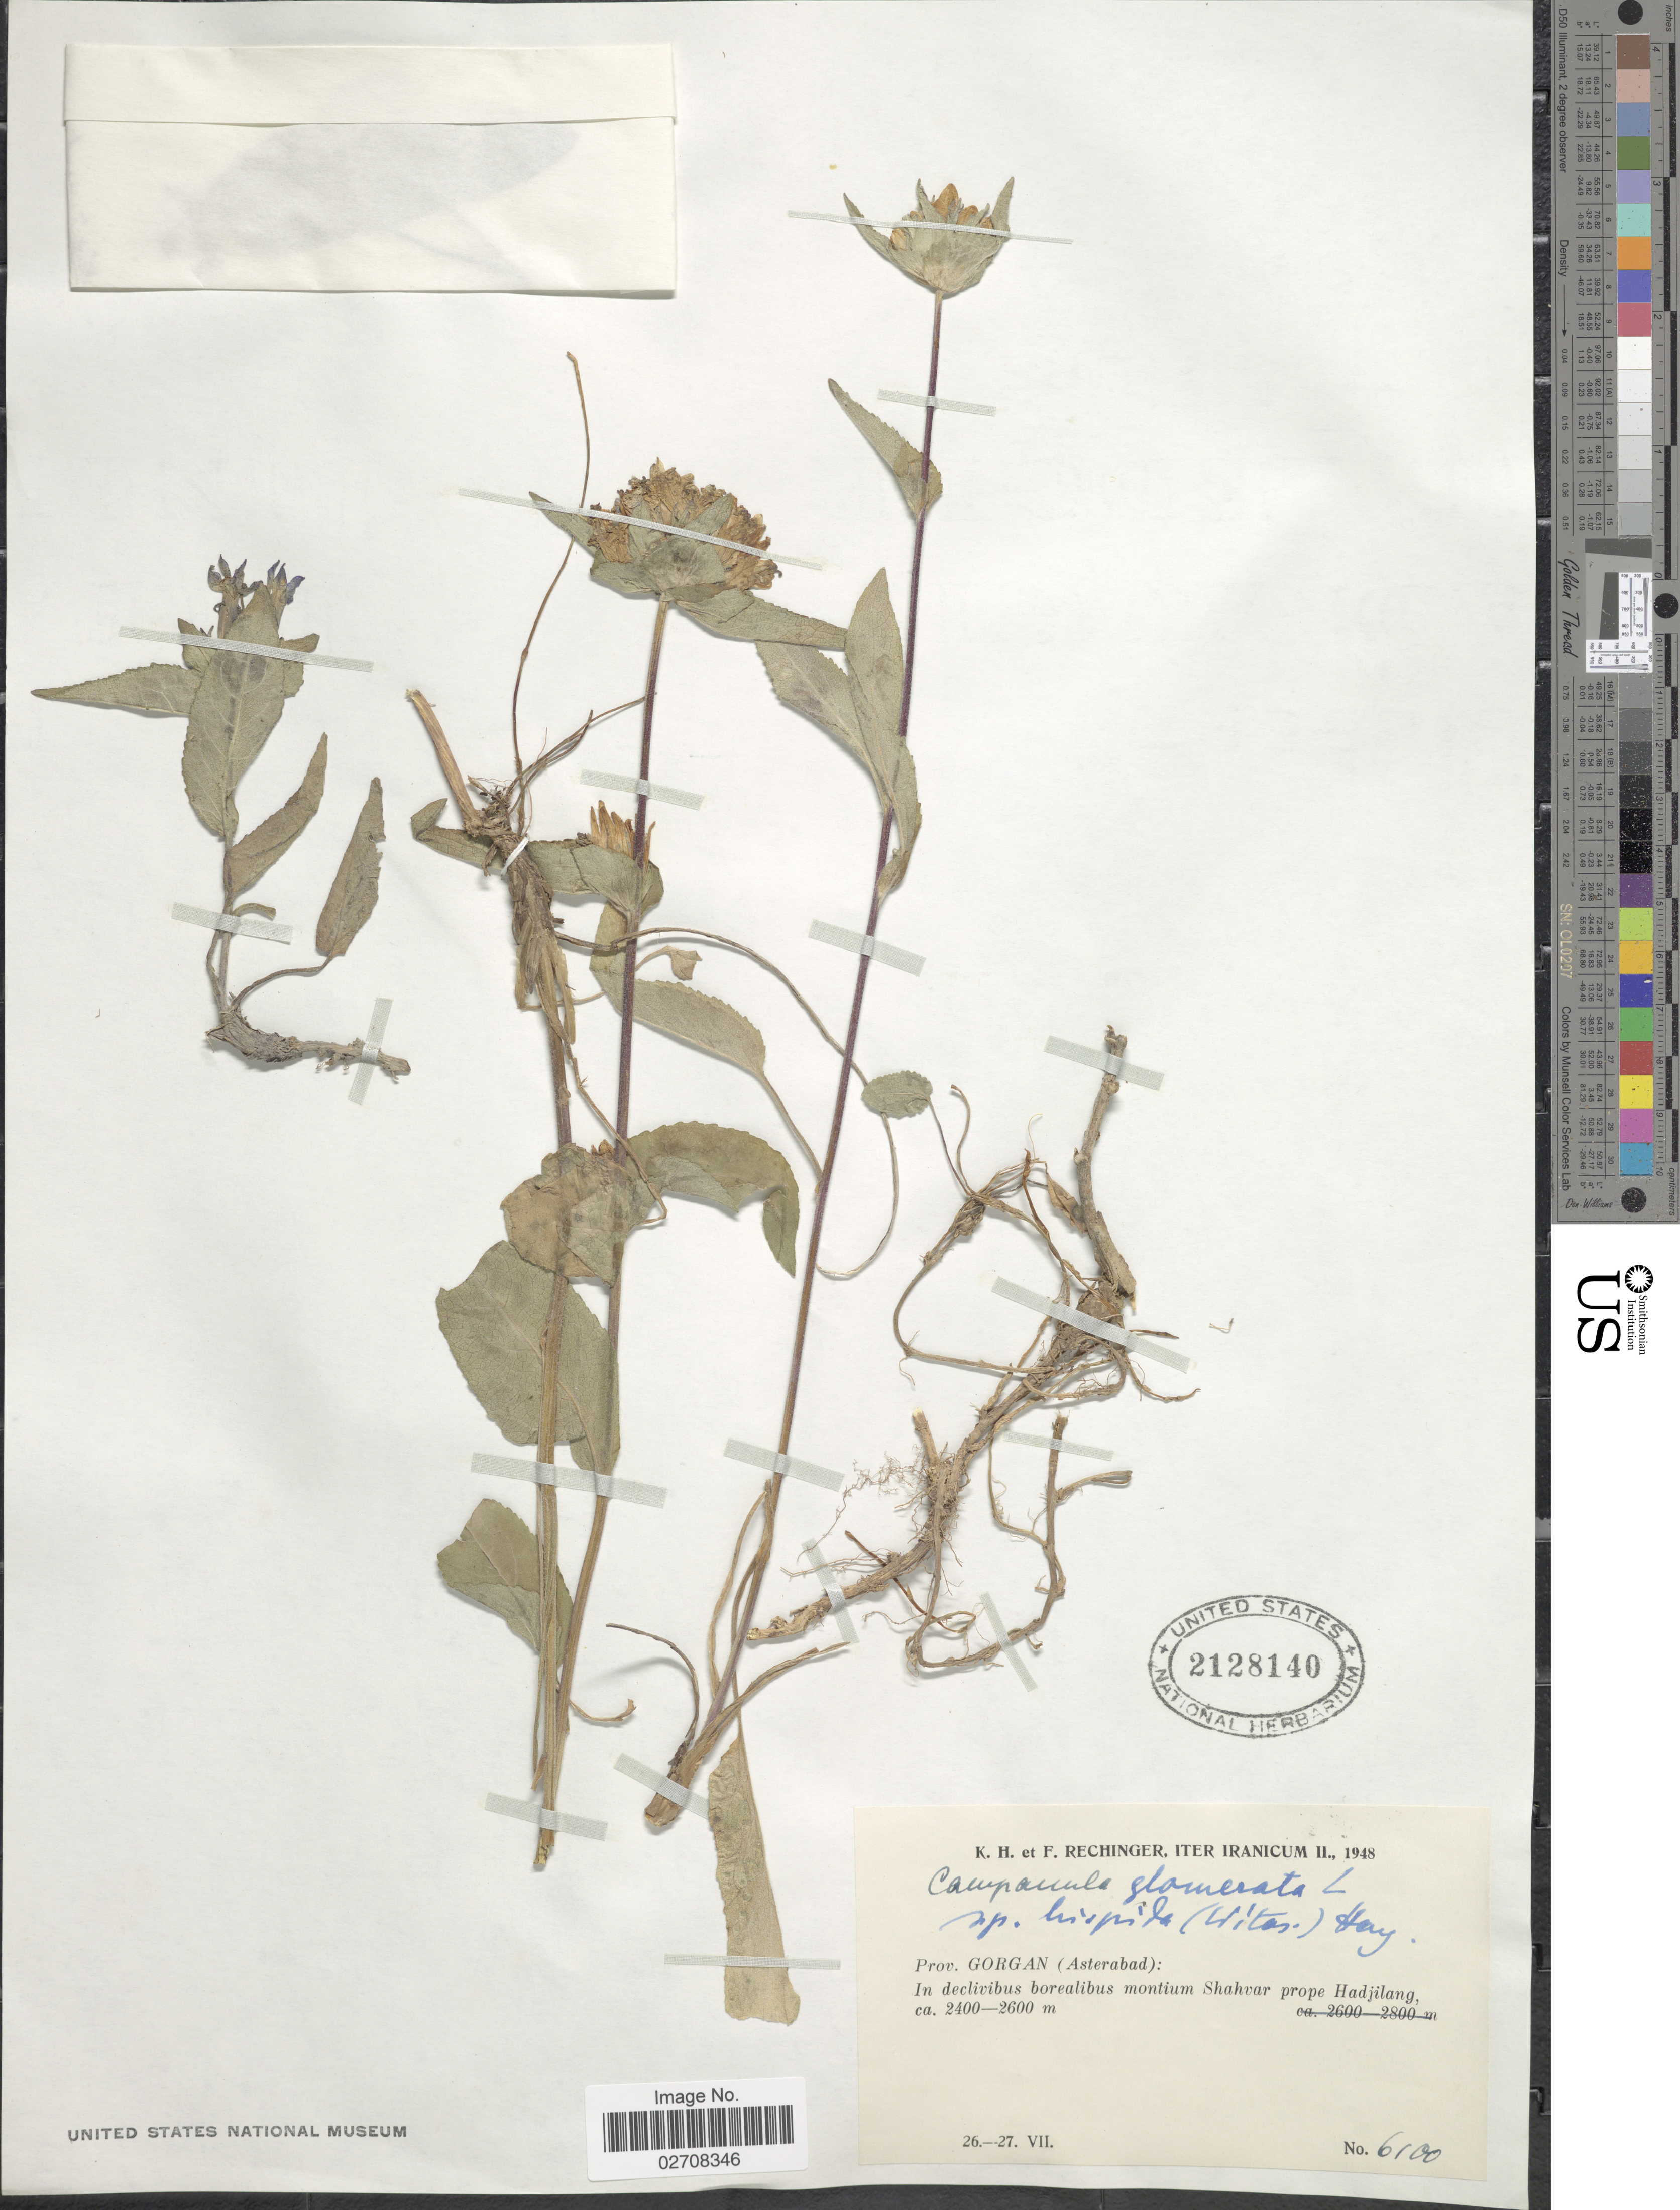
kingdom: Plantae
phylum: Tracheophyta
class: Magnoliopsida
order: Asterales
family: Campanulaceae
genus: Campanula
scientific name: Campanula glomerata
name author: L.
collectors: K. H. Rechinger & F. Rechinger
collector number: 6100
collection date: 1948-07-26/1948-07-27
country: Iran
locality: Iranicum. Prov. Gorgan (Asterabad): In declivibus borealibus montium Shahvar prope Hadjilang.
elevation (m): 2400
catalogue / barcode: US 2128140